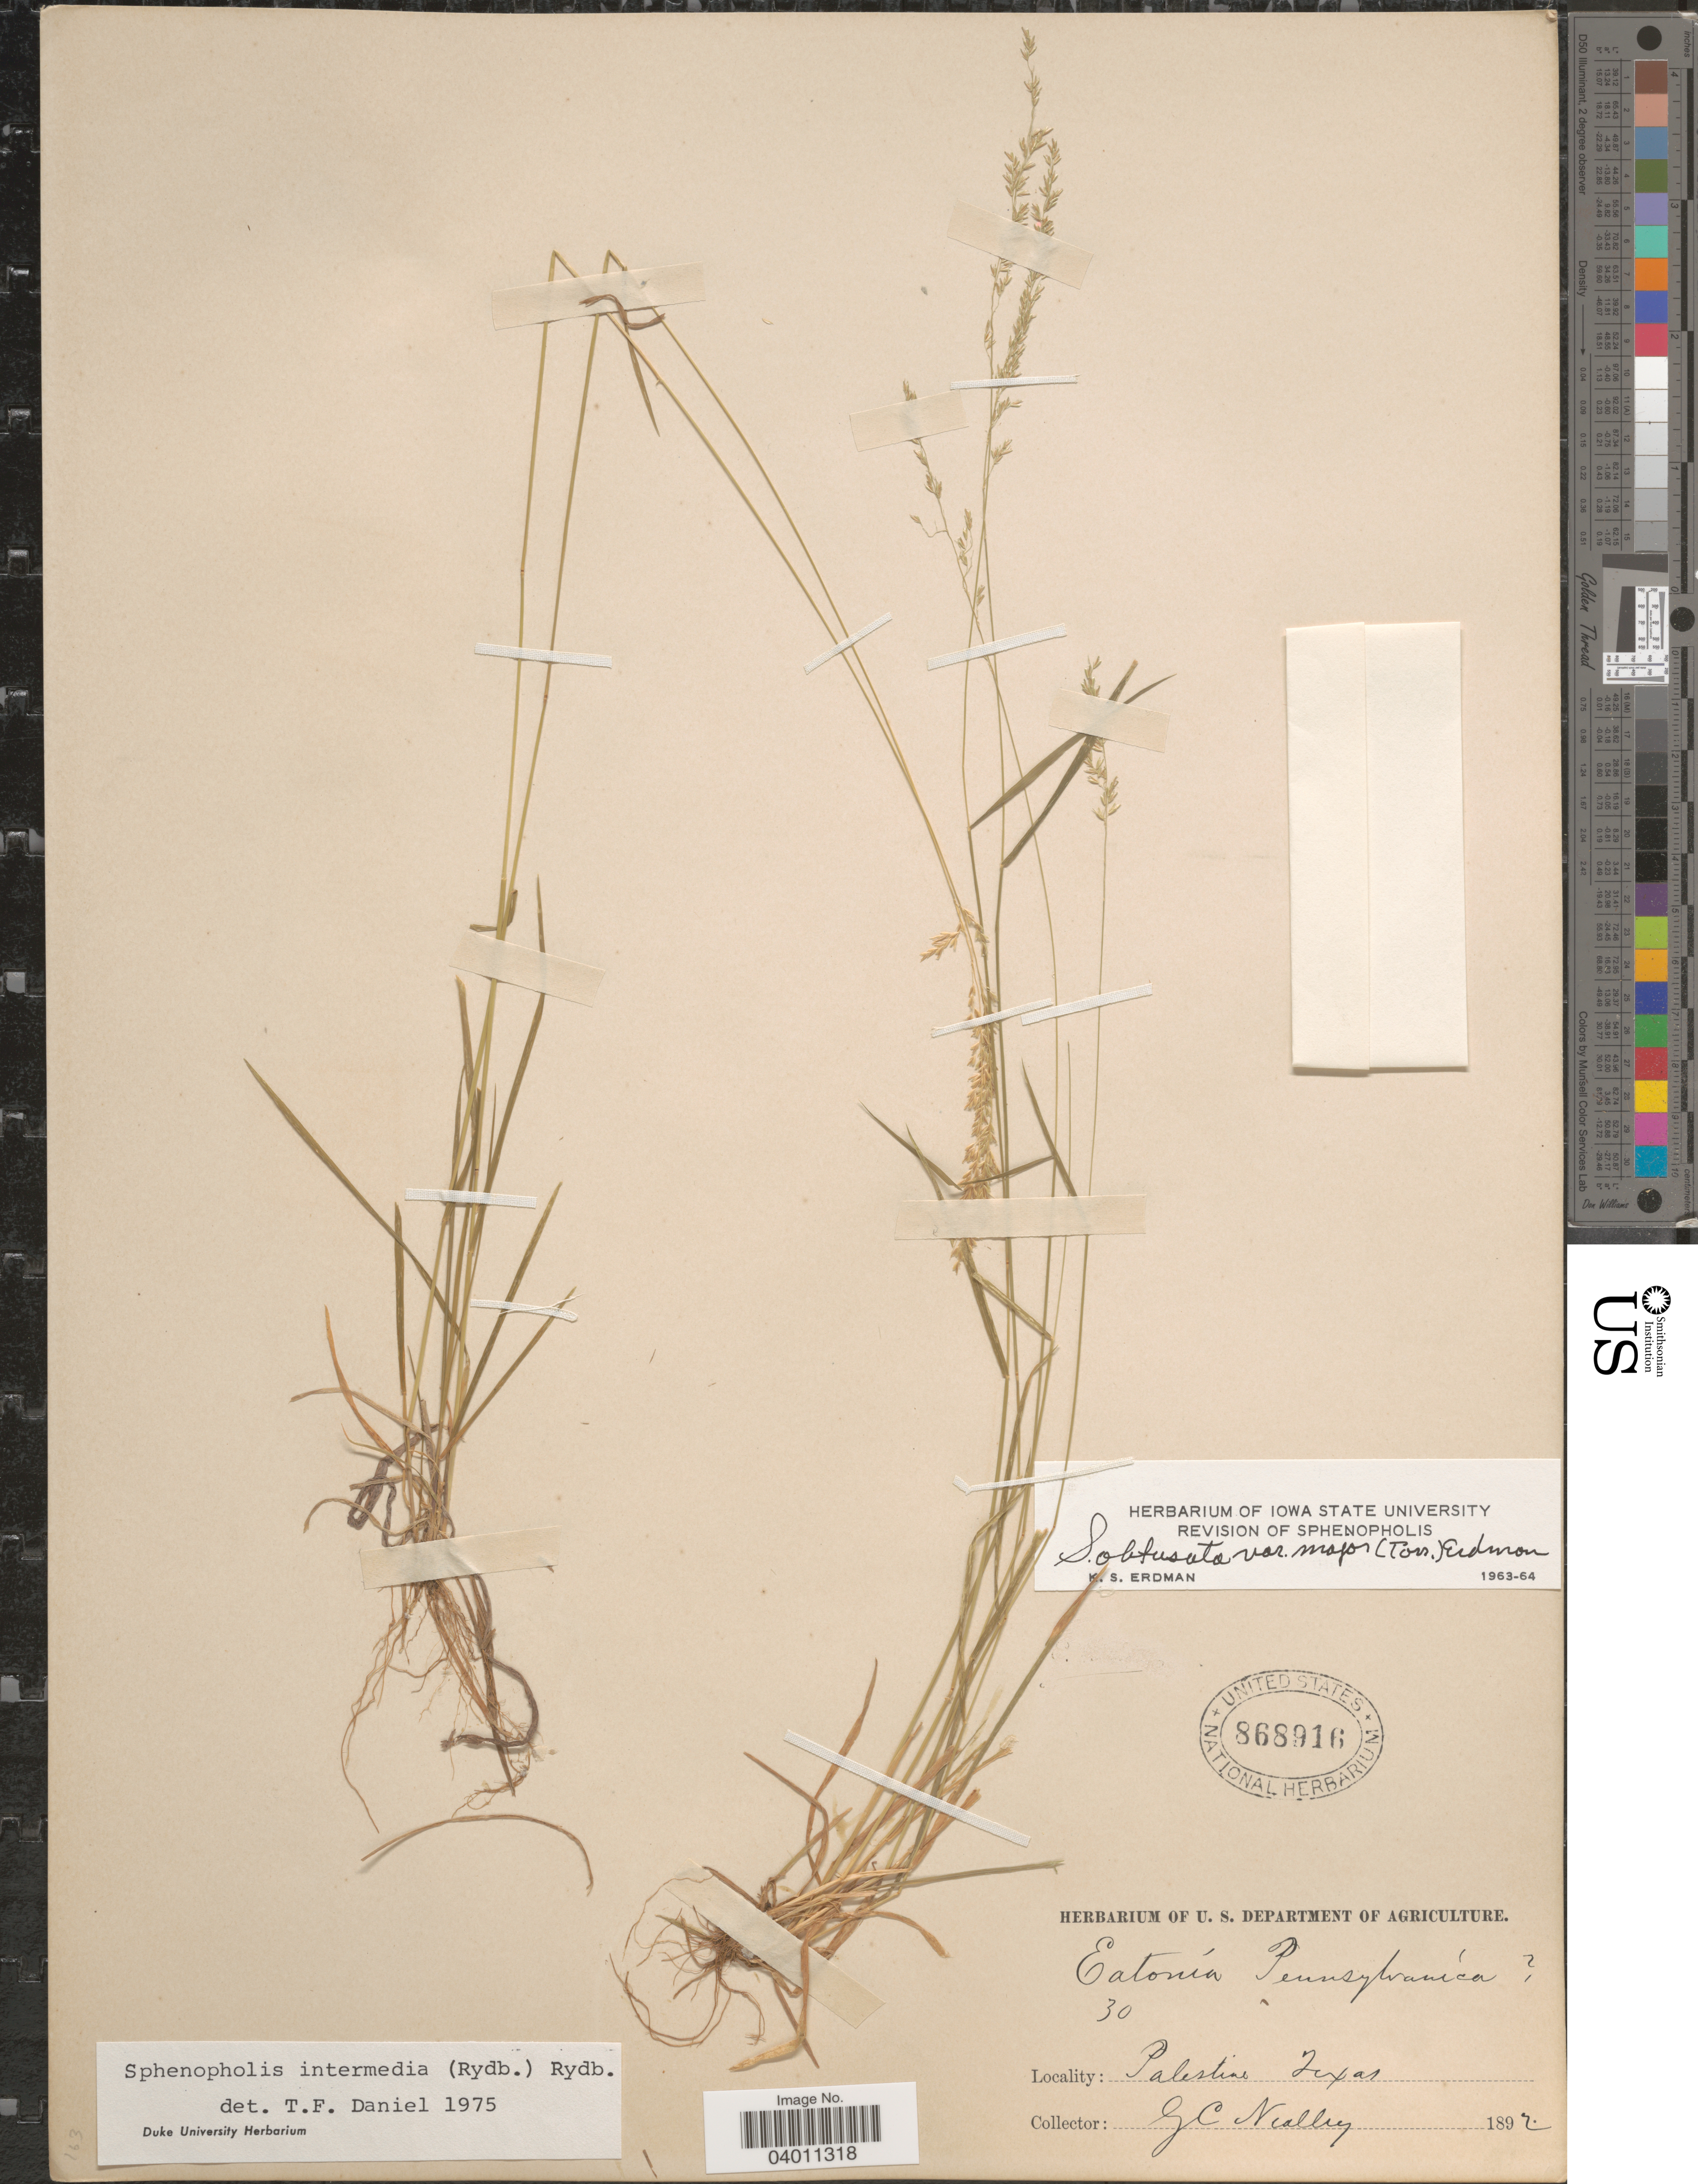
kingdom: Plantae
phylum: Tracheophyta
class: Liliopsida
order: Poales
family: Poaceae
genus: Sphenopholis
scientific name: Sphenopholis intermedia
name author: (Rydb.) Rydb.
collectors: G. C. Nealley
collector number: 30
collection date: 1892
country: United States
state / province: Texas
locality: Palestine.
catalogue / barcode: US 868916